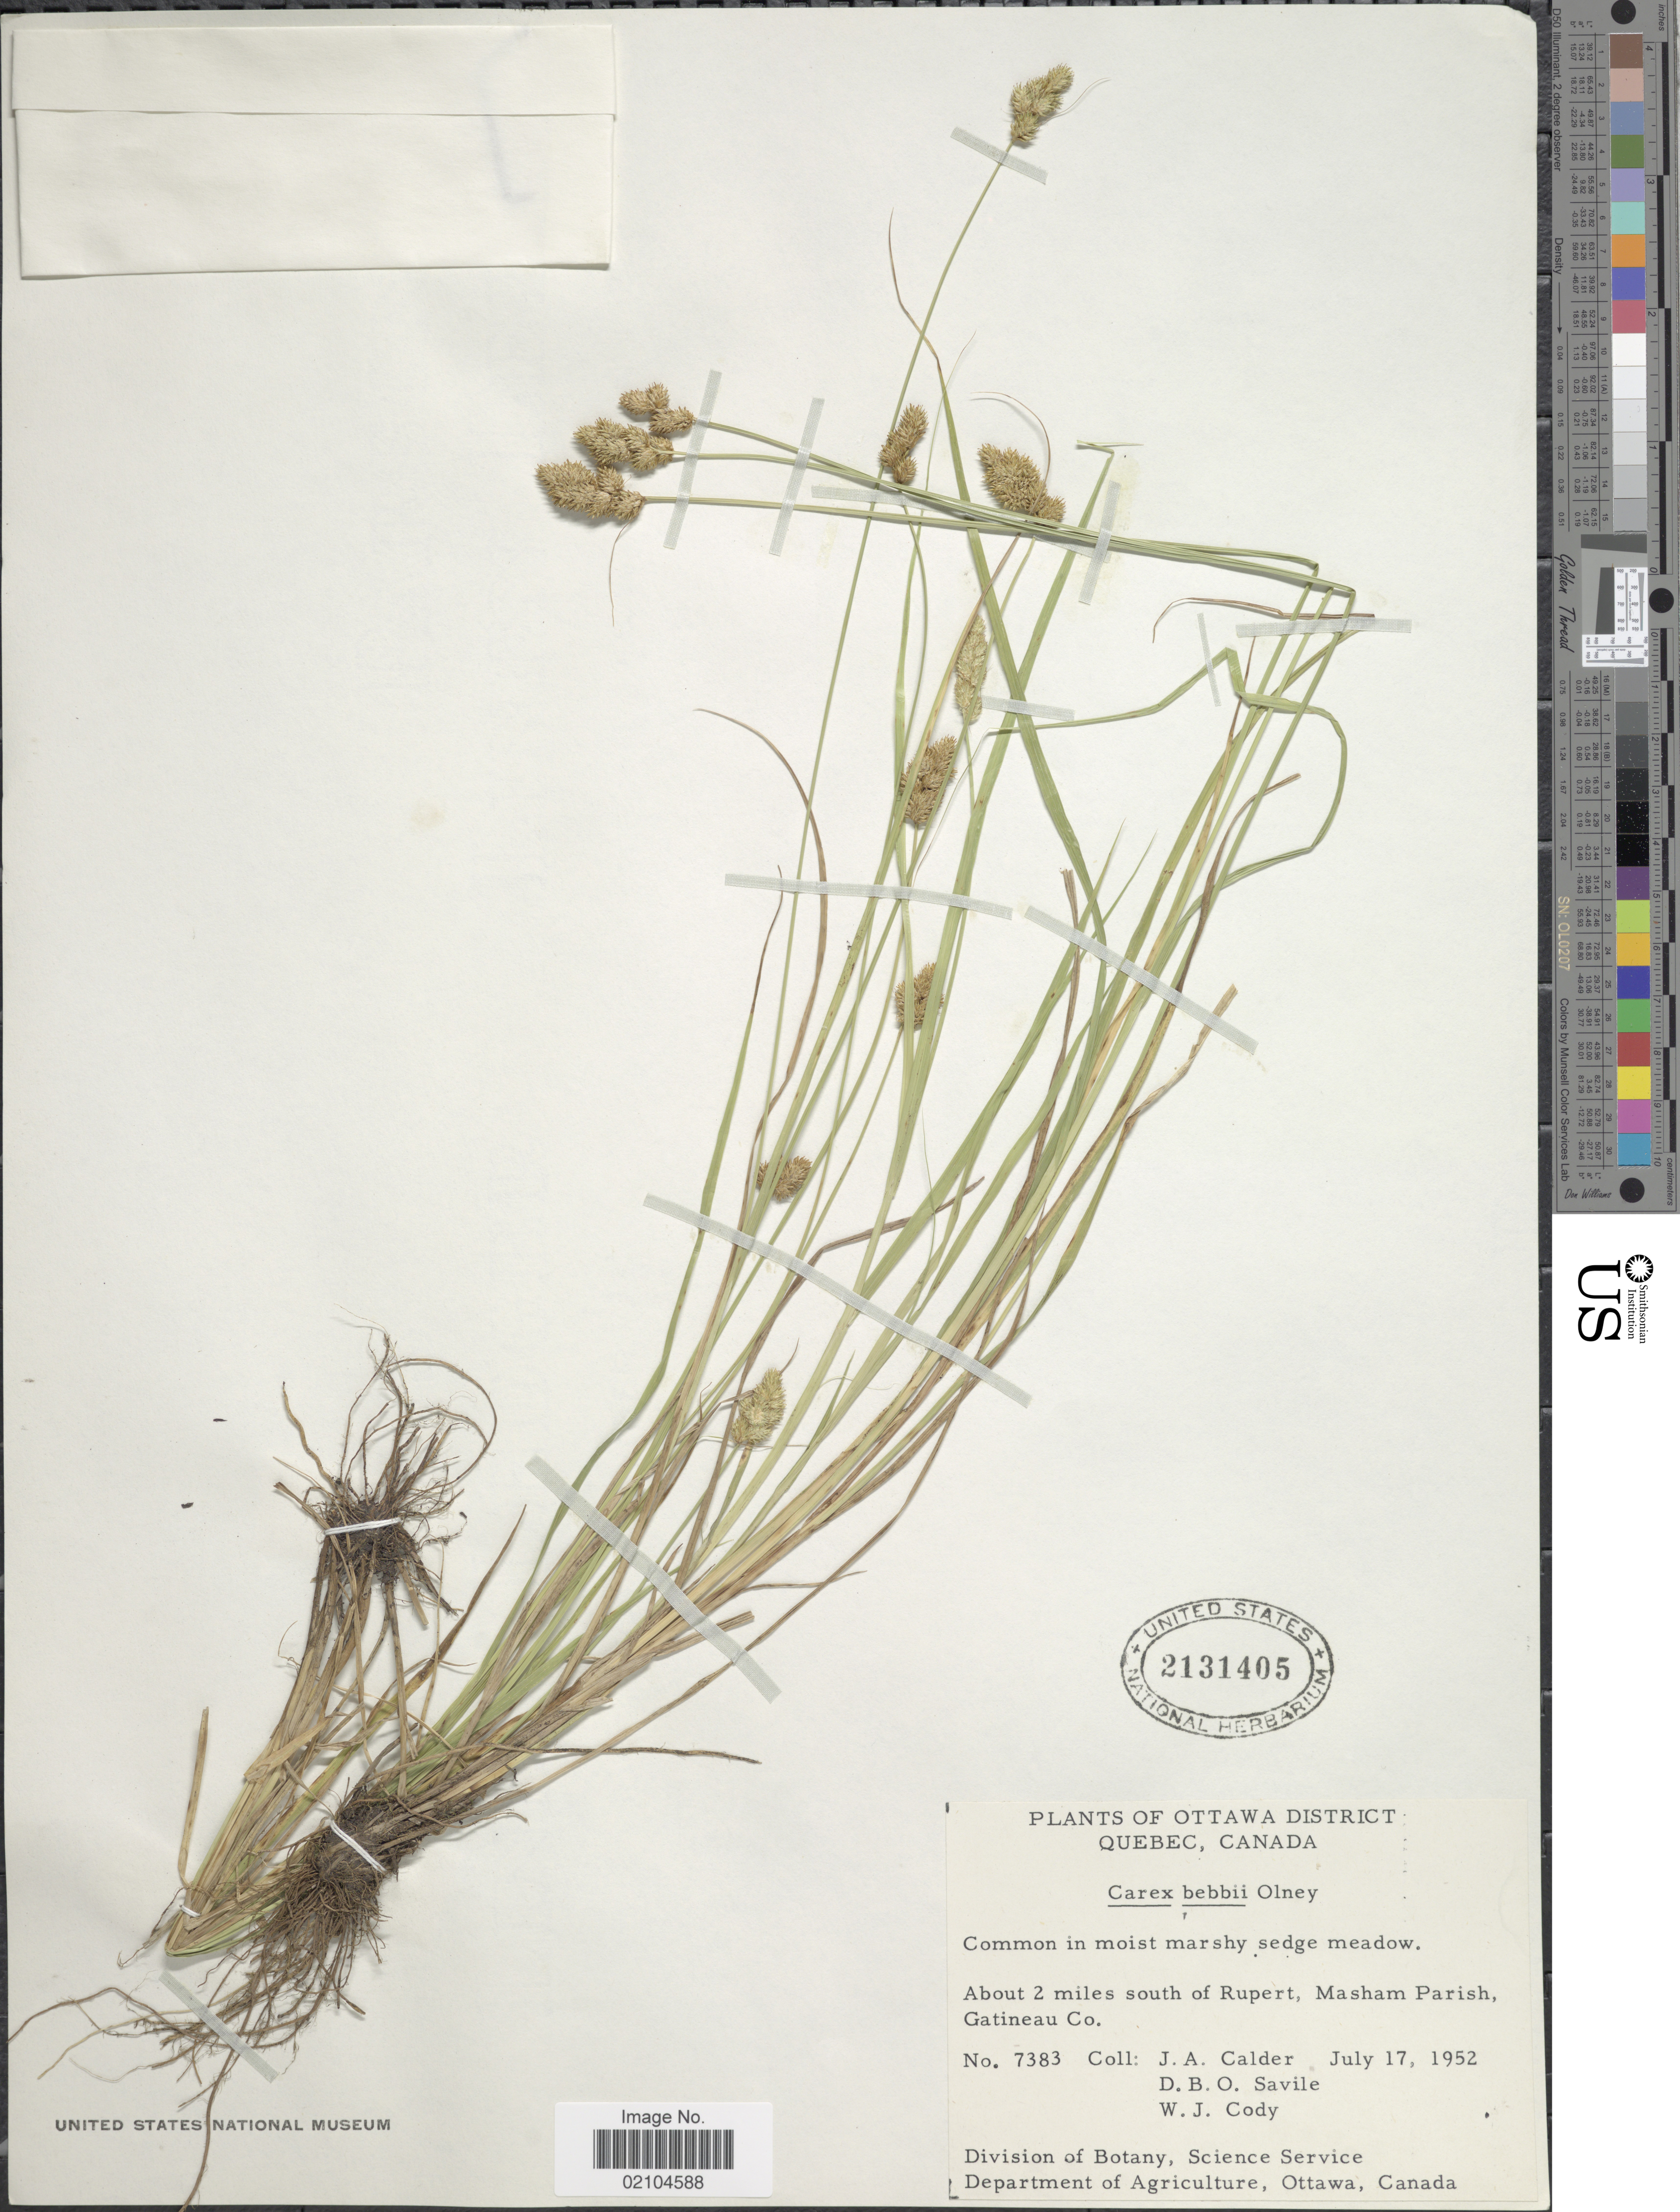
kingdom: Plantae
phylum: Tracheophyta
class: Liliopsida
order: Poales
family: Cyperaceae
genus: Carex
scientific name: Carex bebbii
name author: (L.H. Bailey) Olney ex Fernald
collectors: J. A. Calder, D. Savile & W. Cody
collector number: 7383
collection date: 1952-07-17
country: Canada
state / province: Quebec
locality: Ottawa District, Quebec, Canada, About 2 miles south of Rupert, Masham Parish, Gatineau Co.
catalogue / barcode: US 2131405